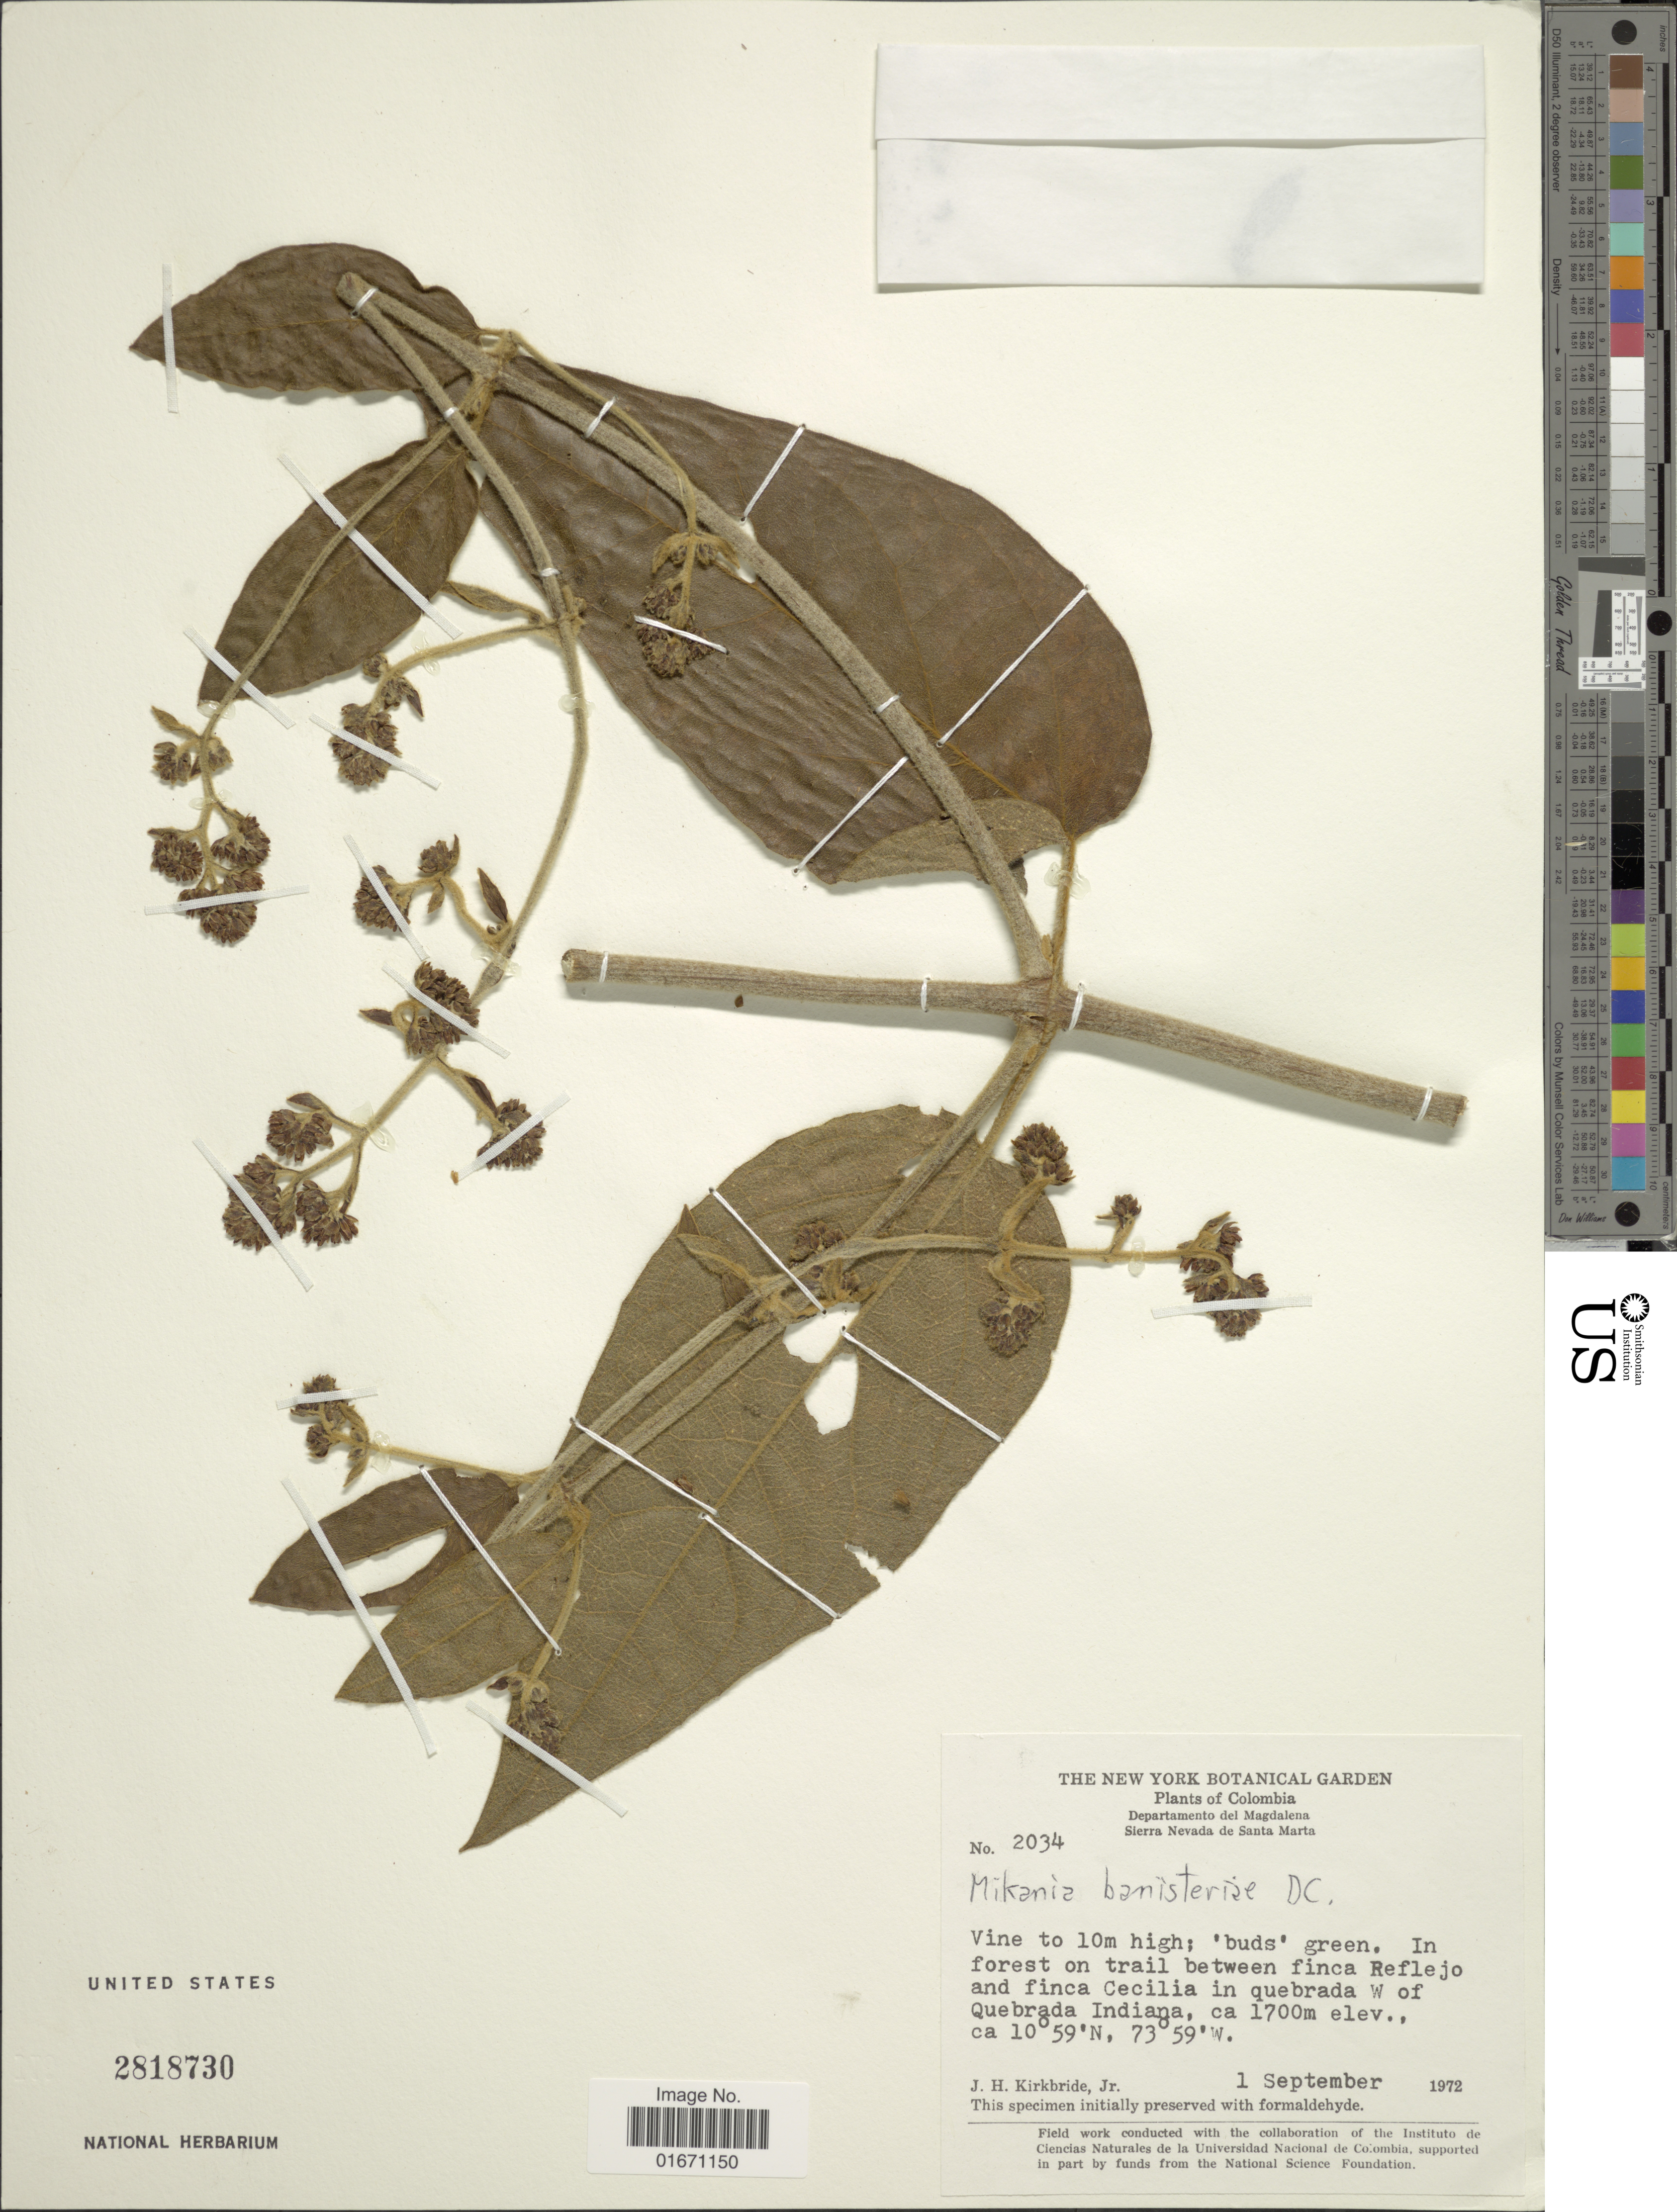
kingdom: Plantae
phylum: Tracheophyta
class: Magnoliopsida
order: Asterales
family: Asteraceae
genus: Mikania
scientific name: Mikania banisteriae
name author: DC.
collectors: J. H. Kirkbride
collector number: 2034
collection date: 1972-09-01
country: Colombia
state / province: Magdalena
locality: Sierra Nevada de Santa Marta, on trail between finca Reflejo and finca Cecilia in quebrada W of Quebrada Indiana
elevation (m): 1700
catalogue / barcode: US 2818730